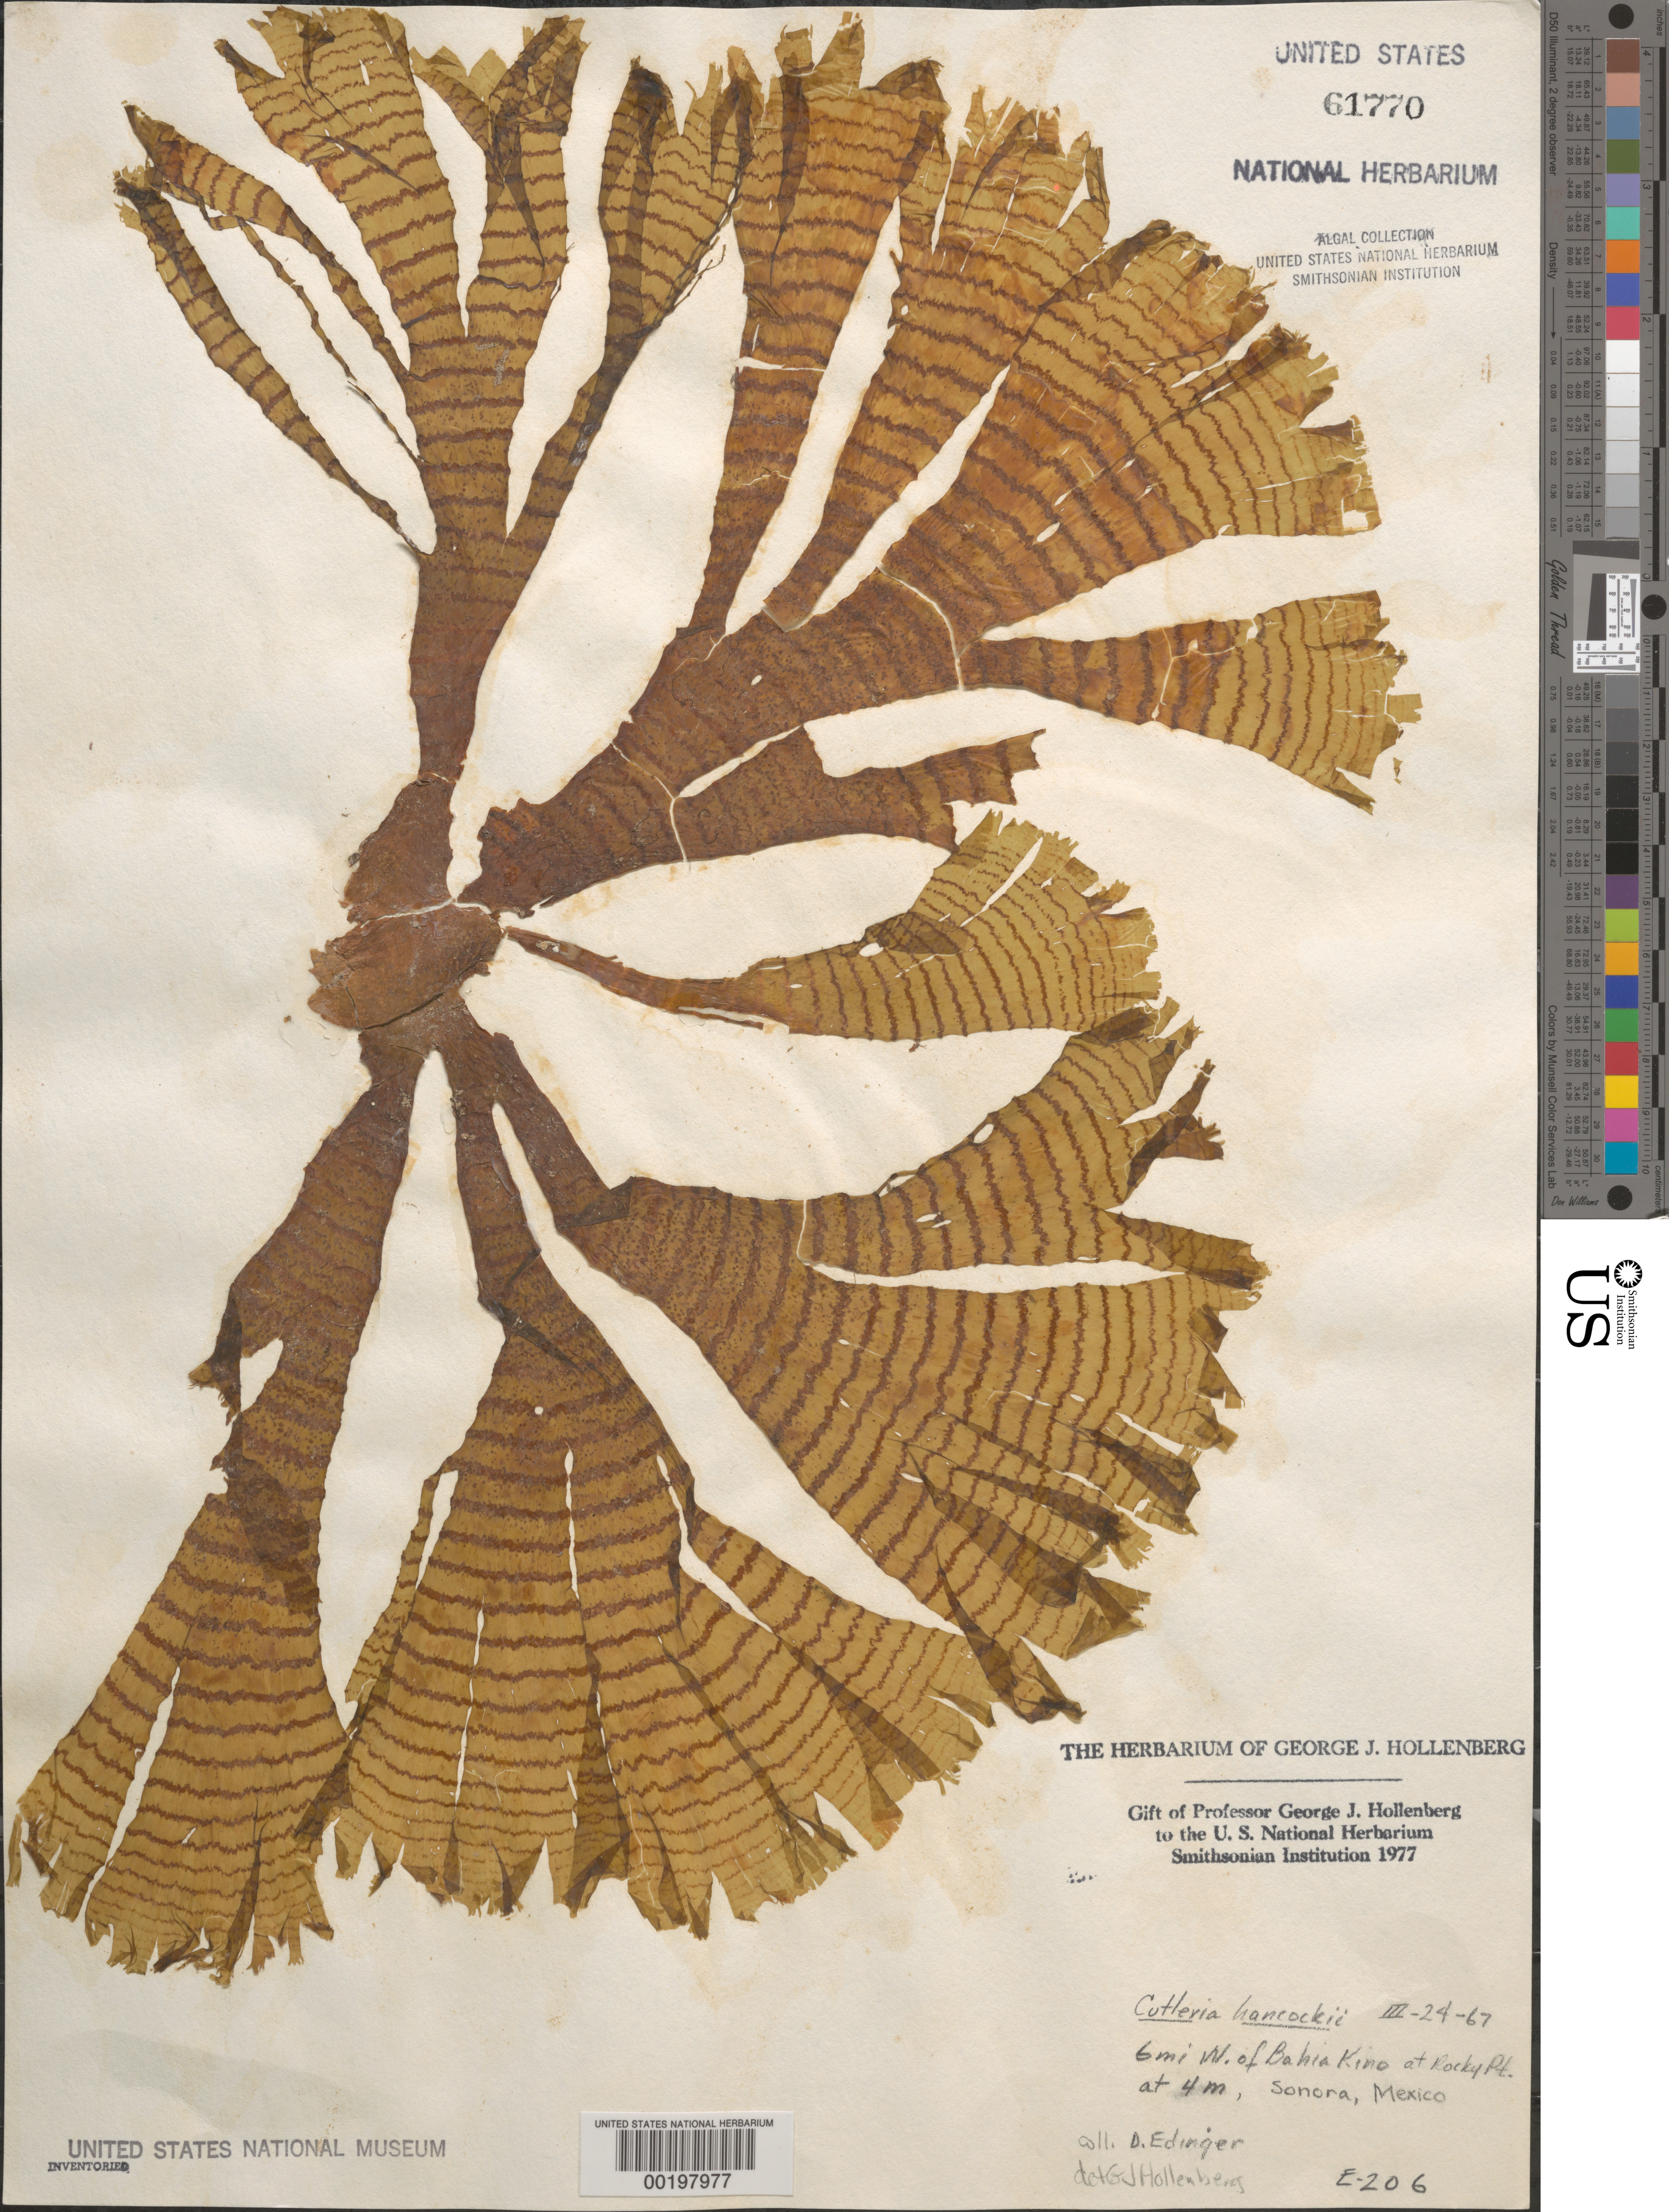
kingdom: Chromista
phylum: Ochrophyta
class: Phaeophyceae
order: Cutleriales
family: Cutleriaceae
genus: Cutleria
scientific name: Cutleria hancockii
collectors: D. Edinger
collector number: E206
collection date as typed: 24 Mar 1967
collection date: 1967-03-24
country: Mexico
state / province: Sonora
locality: Rocky point, 6 miles west of Bahia Kino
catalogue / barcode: US 61770